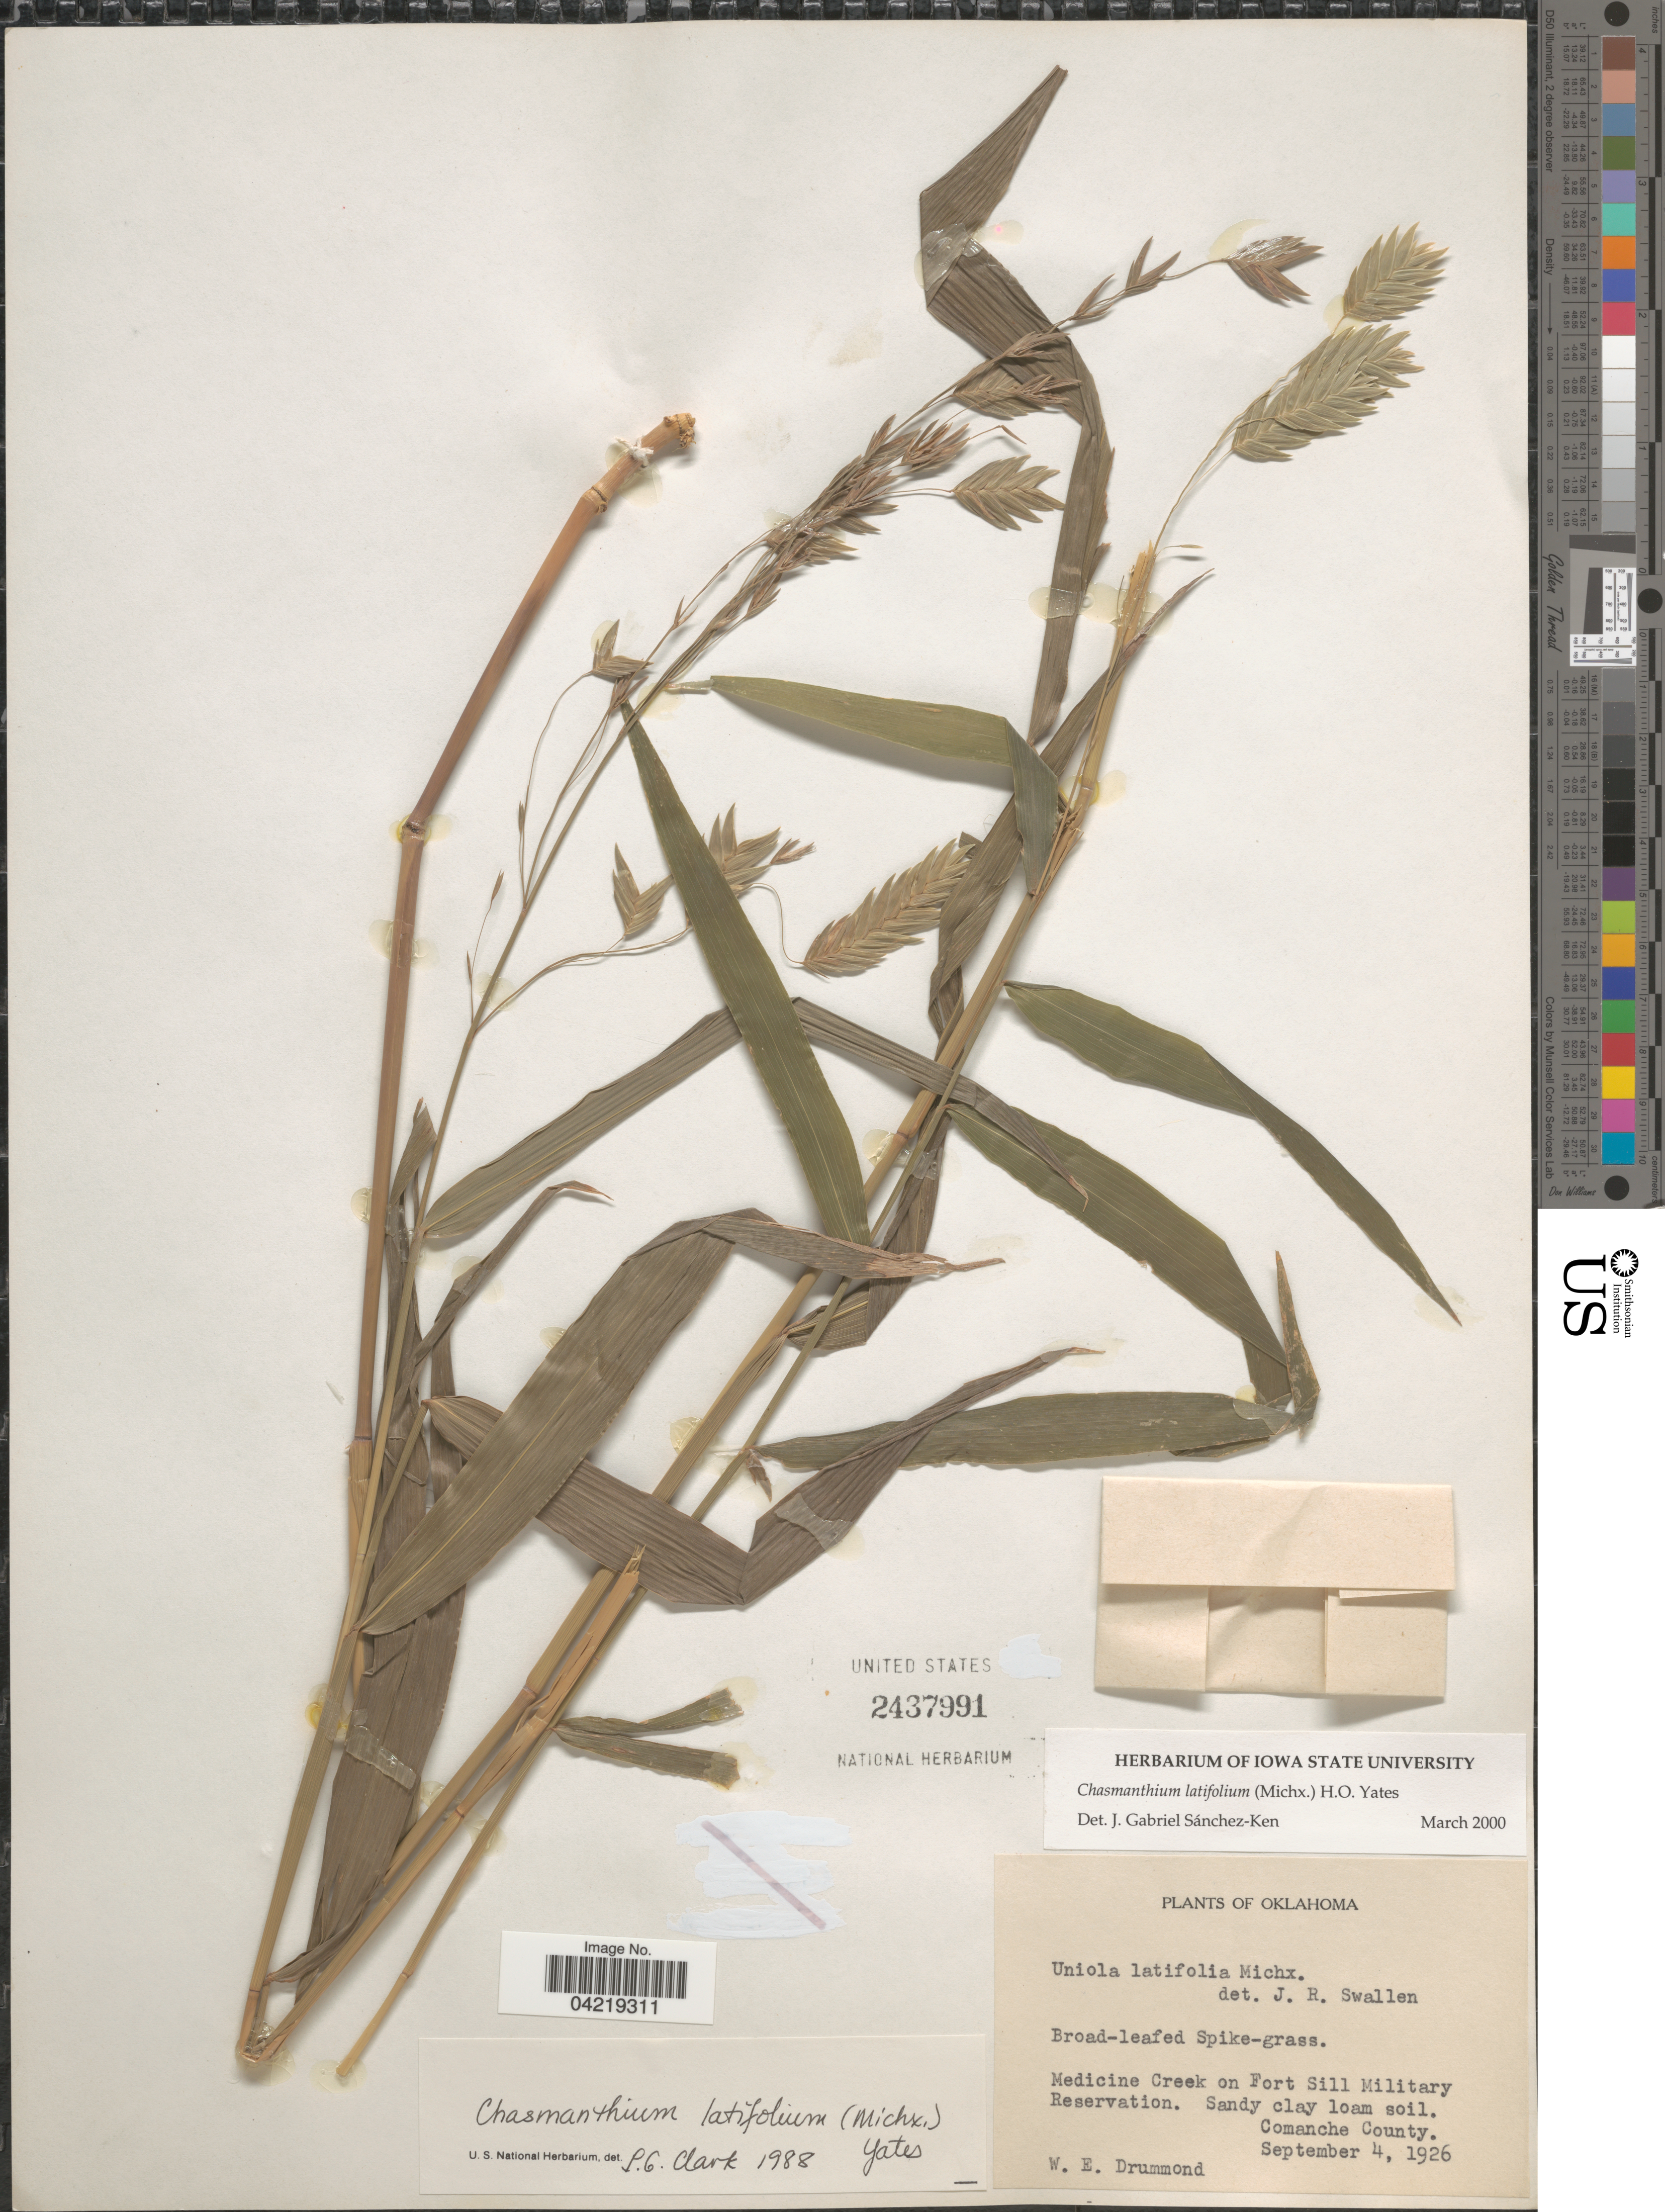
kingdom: Plantae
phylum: Tracheophyta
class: Liliopsida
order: Poales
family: Poaceae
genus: Chasmanthium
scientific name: Chasmanthium latifolium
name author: (Michx.) H.O. Yates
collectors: W. Drummond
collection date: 1926-09-04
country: United States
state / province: Oklahoma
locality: Medicine Creek on Fort Still Military Reservation. Sandy clay loam soil. Comanche County.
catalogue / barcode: US 2437991